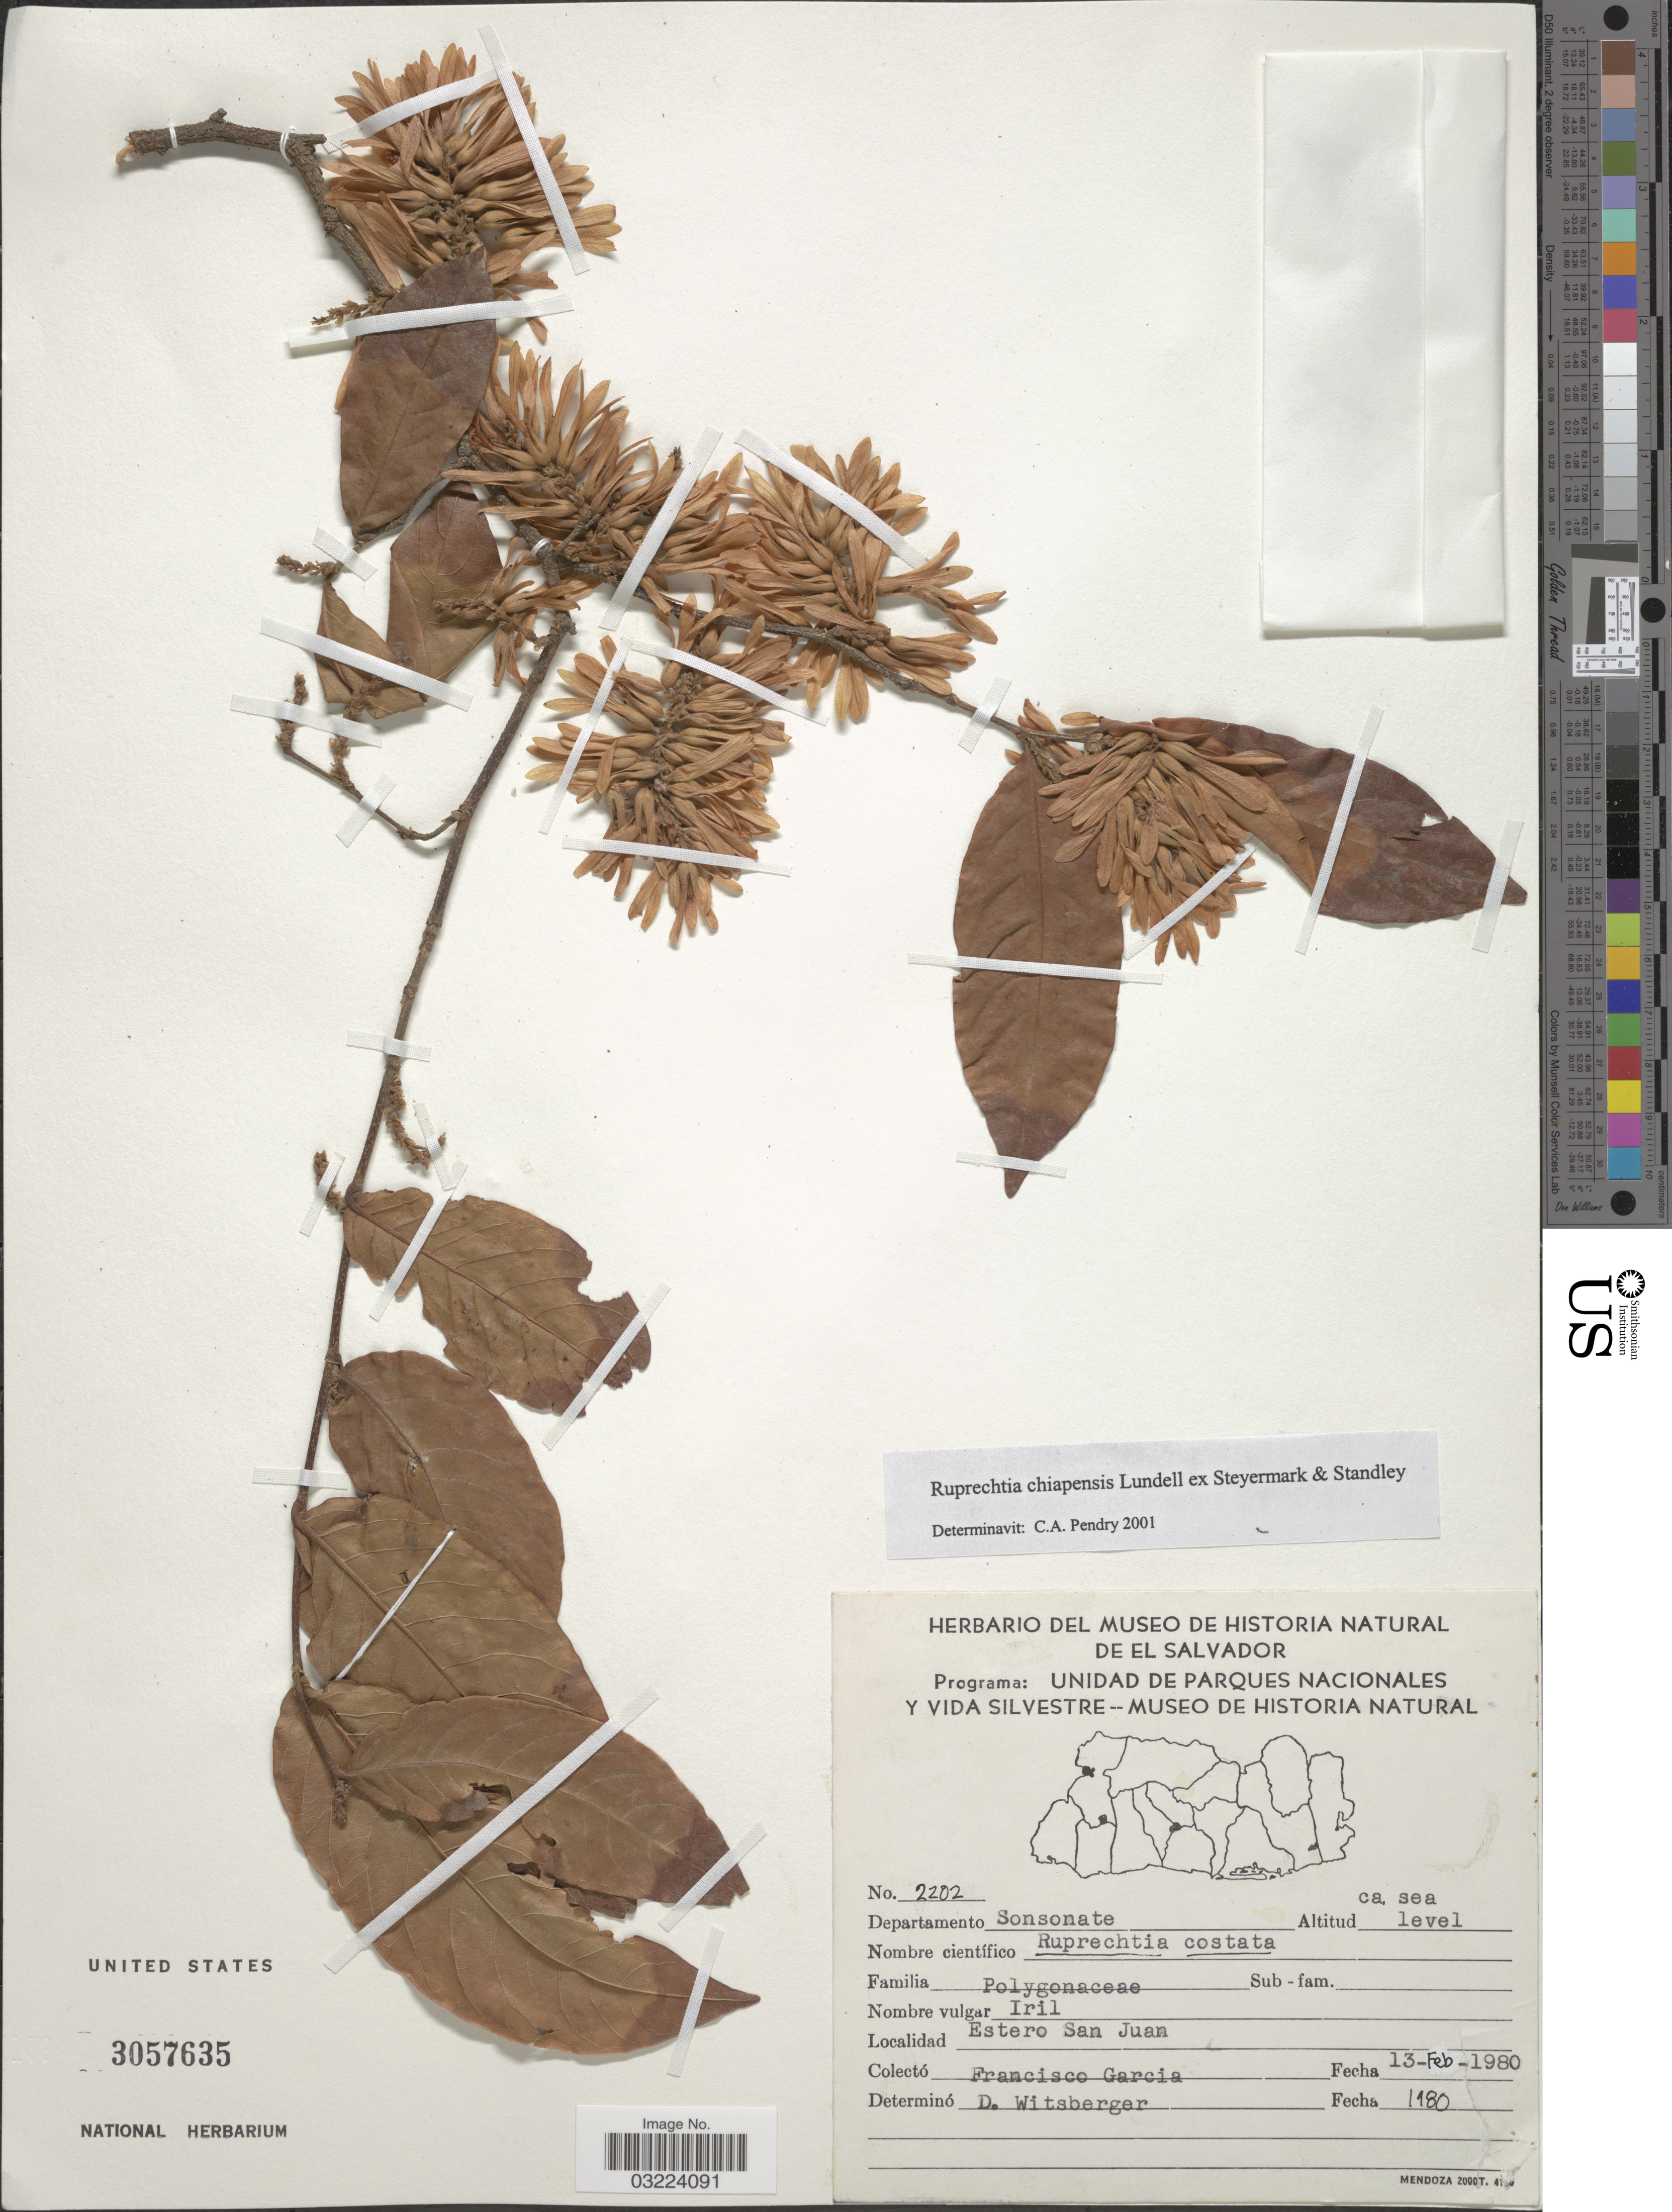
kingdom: Plantae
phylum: Tracheophyta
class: Magnoliopsida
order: Caryophyllales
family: Polygonaceae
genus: Ruprechtia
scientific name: Ruprechtia chiapensis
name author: Lundell ex Standl. & Steyerm.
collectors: F. Garcia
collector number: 2202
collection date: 1980-02-13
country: El Salvador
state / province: Sonsonate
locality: Departamento Sonsonate, Estero San Juan.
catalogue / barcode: US 3057635